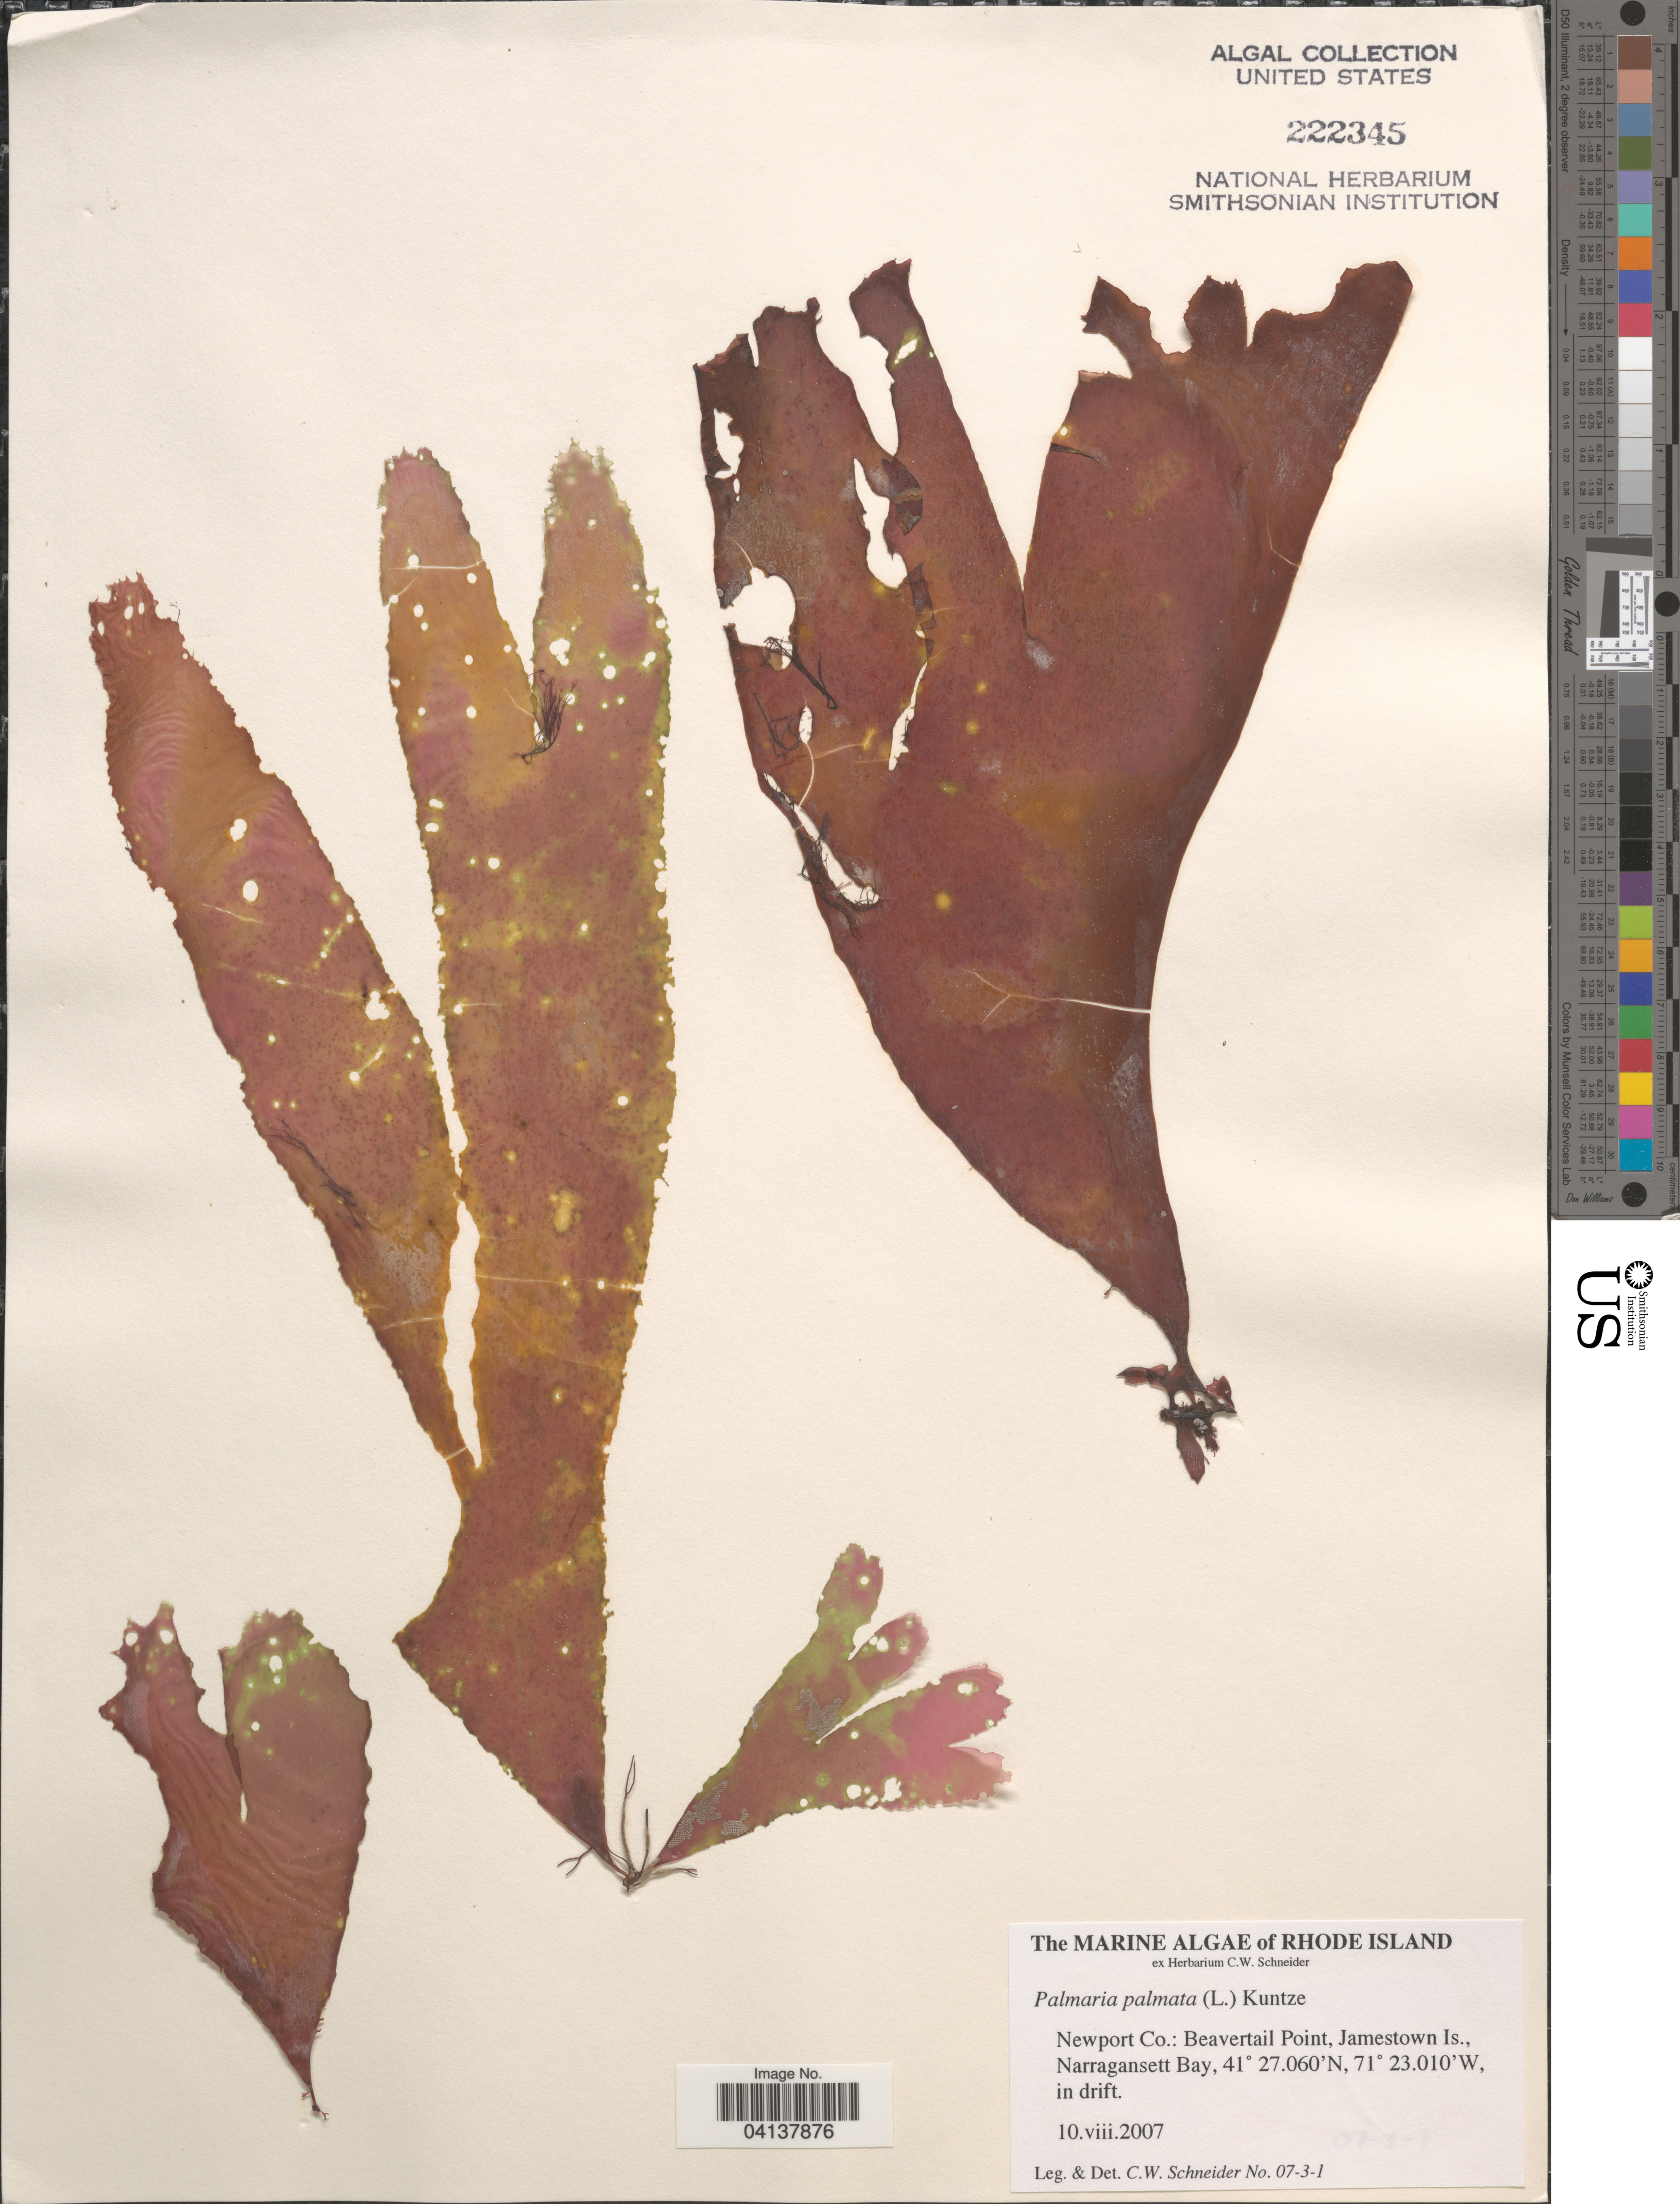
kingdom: Plantae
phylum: Rhodophyta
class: Florideophyceae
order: Palmariales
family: Palmariaceae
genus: Palmaria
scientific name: Palmaria palmata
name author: (L.) F. Weber & D. Mohr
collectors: C. W.Schneider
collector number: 07-3-1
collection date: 2007-08-10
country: United States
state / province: Rhode Island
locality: Newport Co.: Beavertail Point, Jamestown Is., Narragansett Bay, in drift.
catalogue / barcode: US 222345